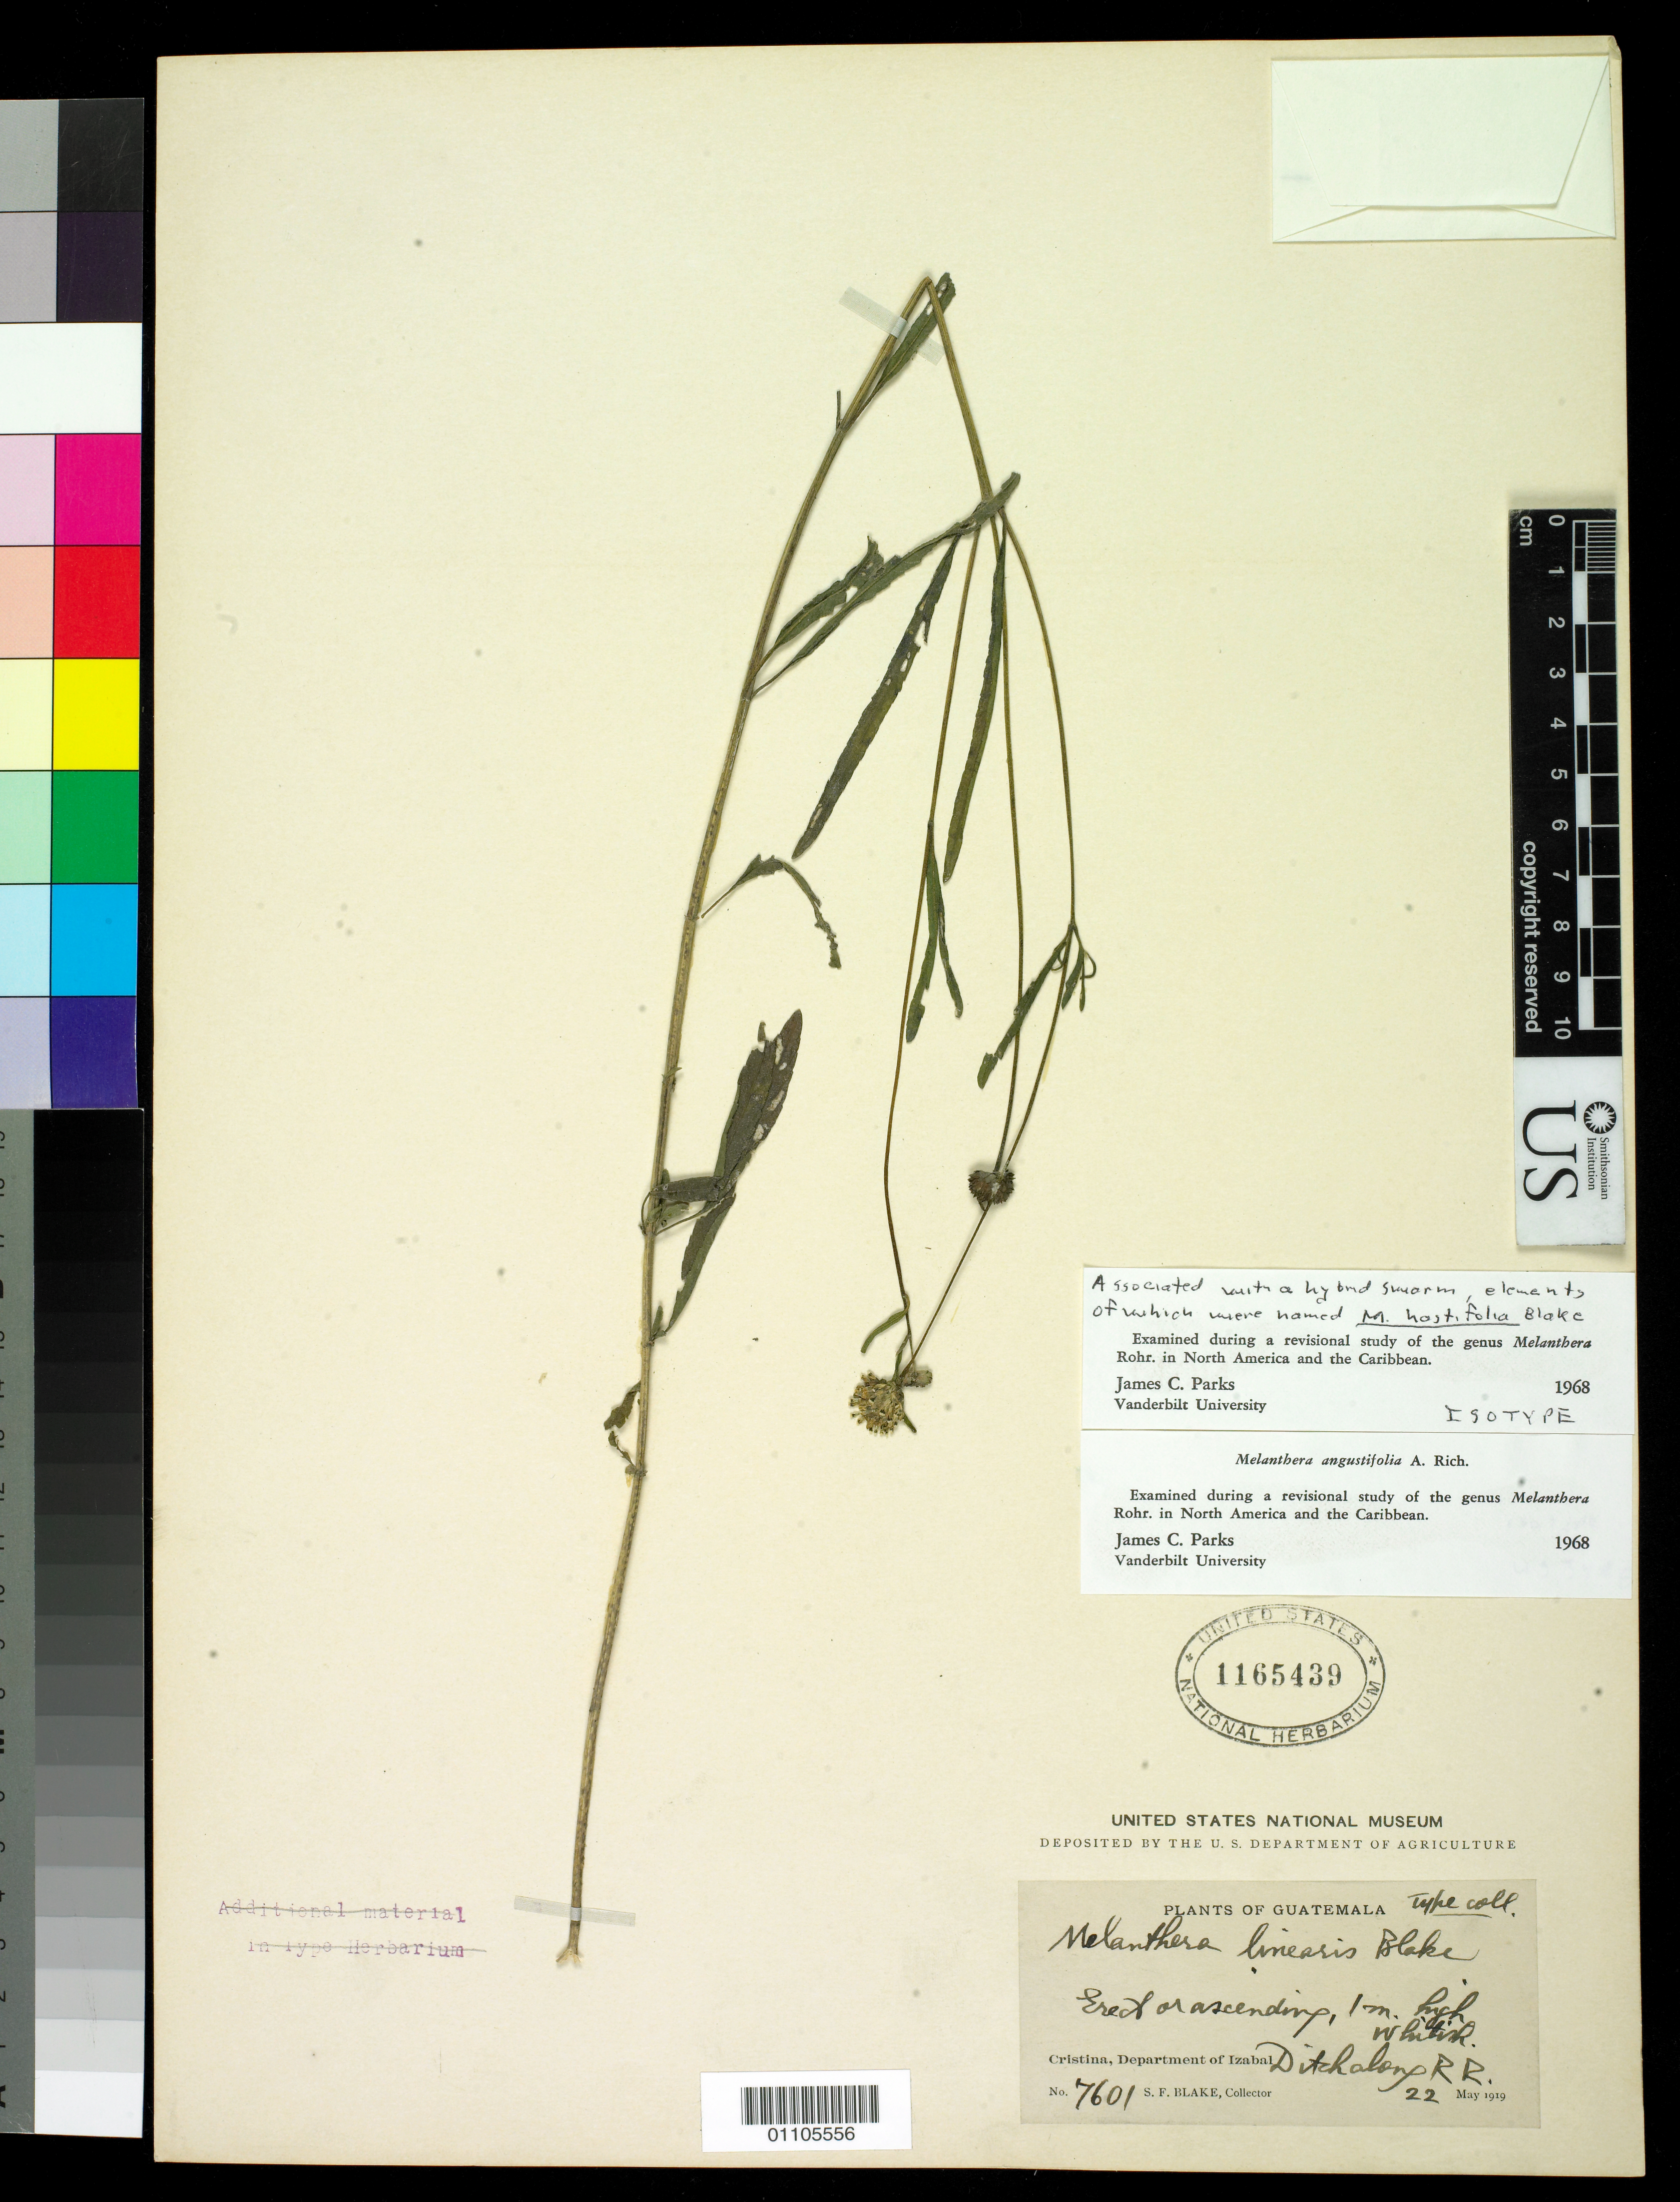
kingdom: Plantae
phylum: Tracheophyta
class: Magnoliopsida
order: Asterales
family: Asteraceae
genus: Melanthera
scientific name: Melanthera linearis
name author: S.F. Blake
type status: Isotype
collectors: S. Blake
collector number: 7601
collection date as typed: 22 May 1919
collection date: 1919-05-22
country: Guatemala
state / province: Izabal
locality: Cristina.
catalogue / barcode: US 1165439